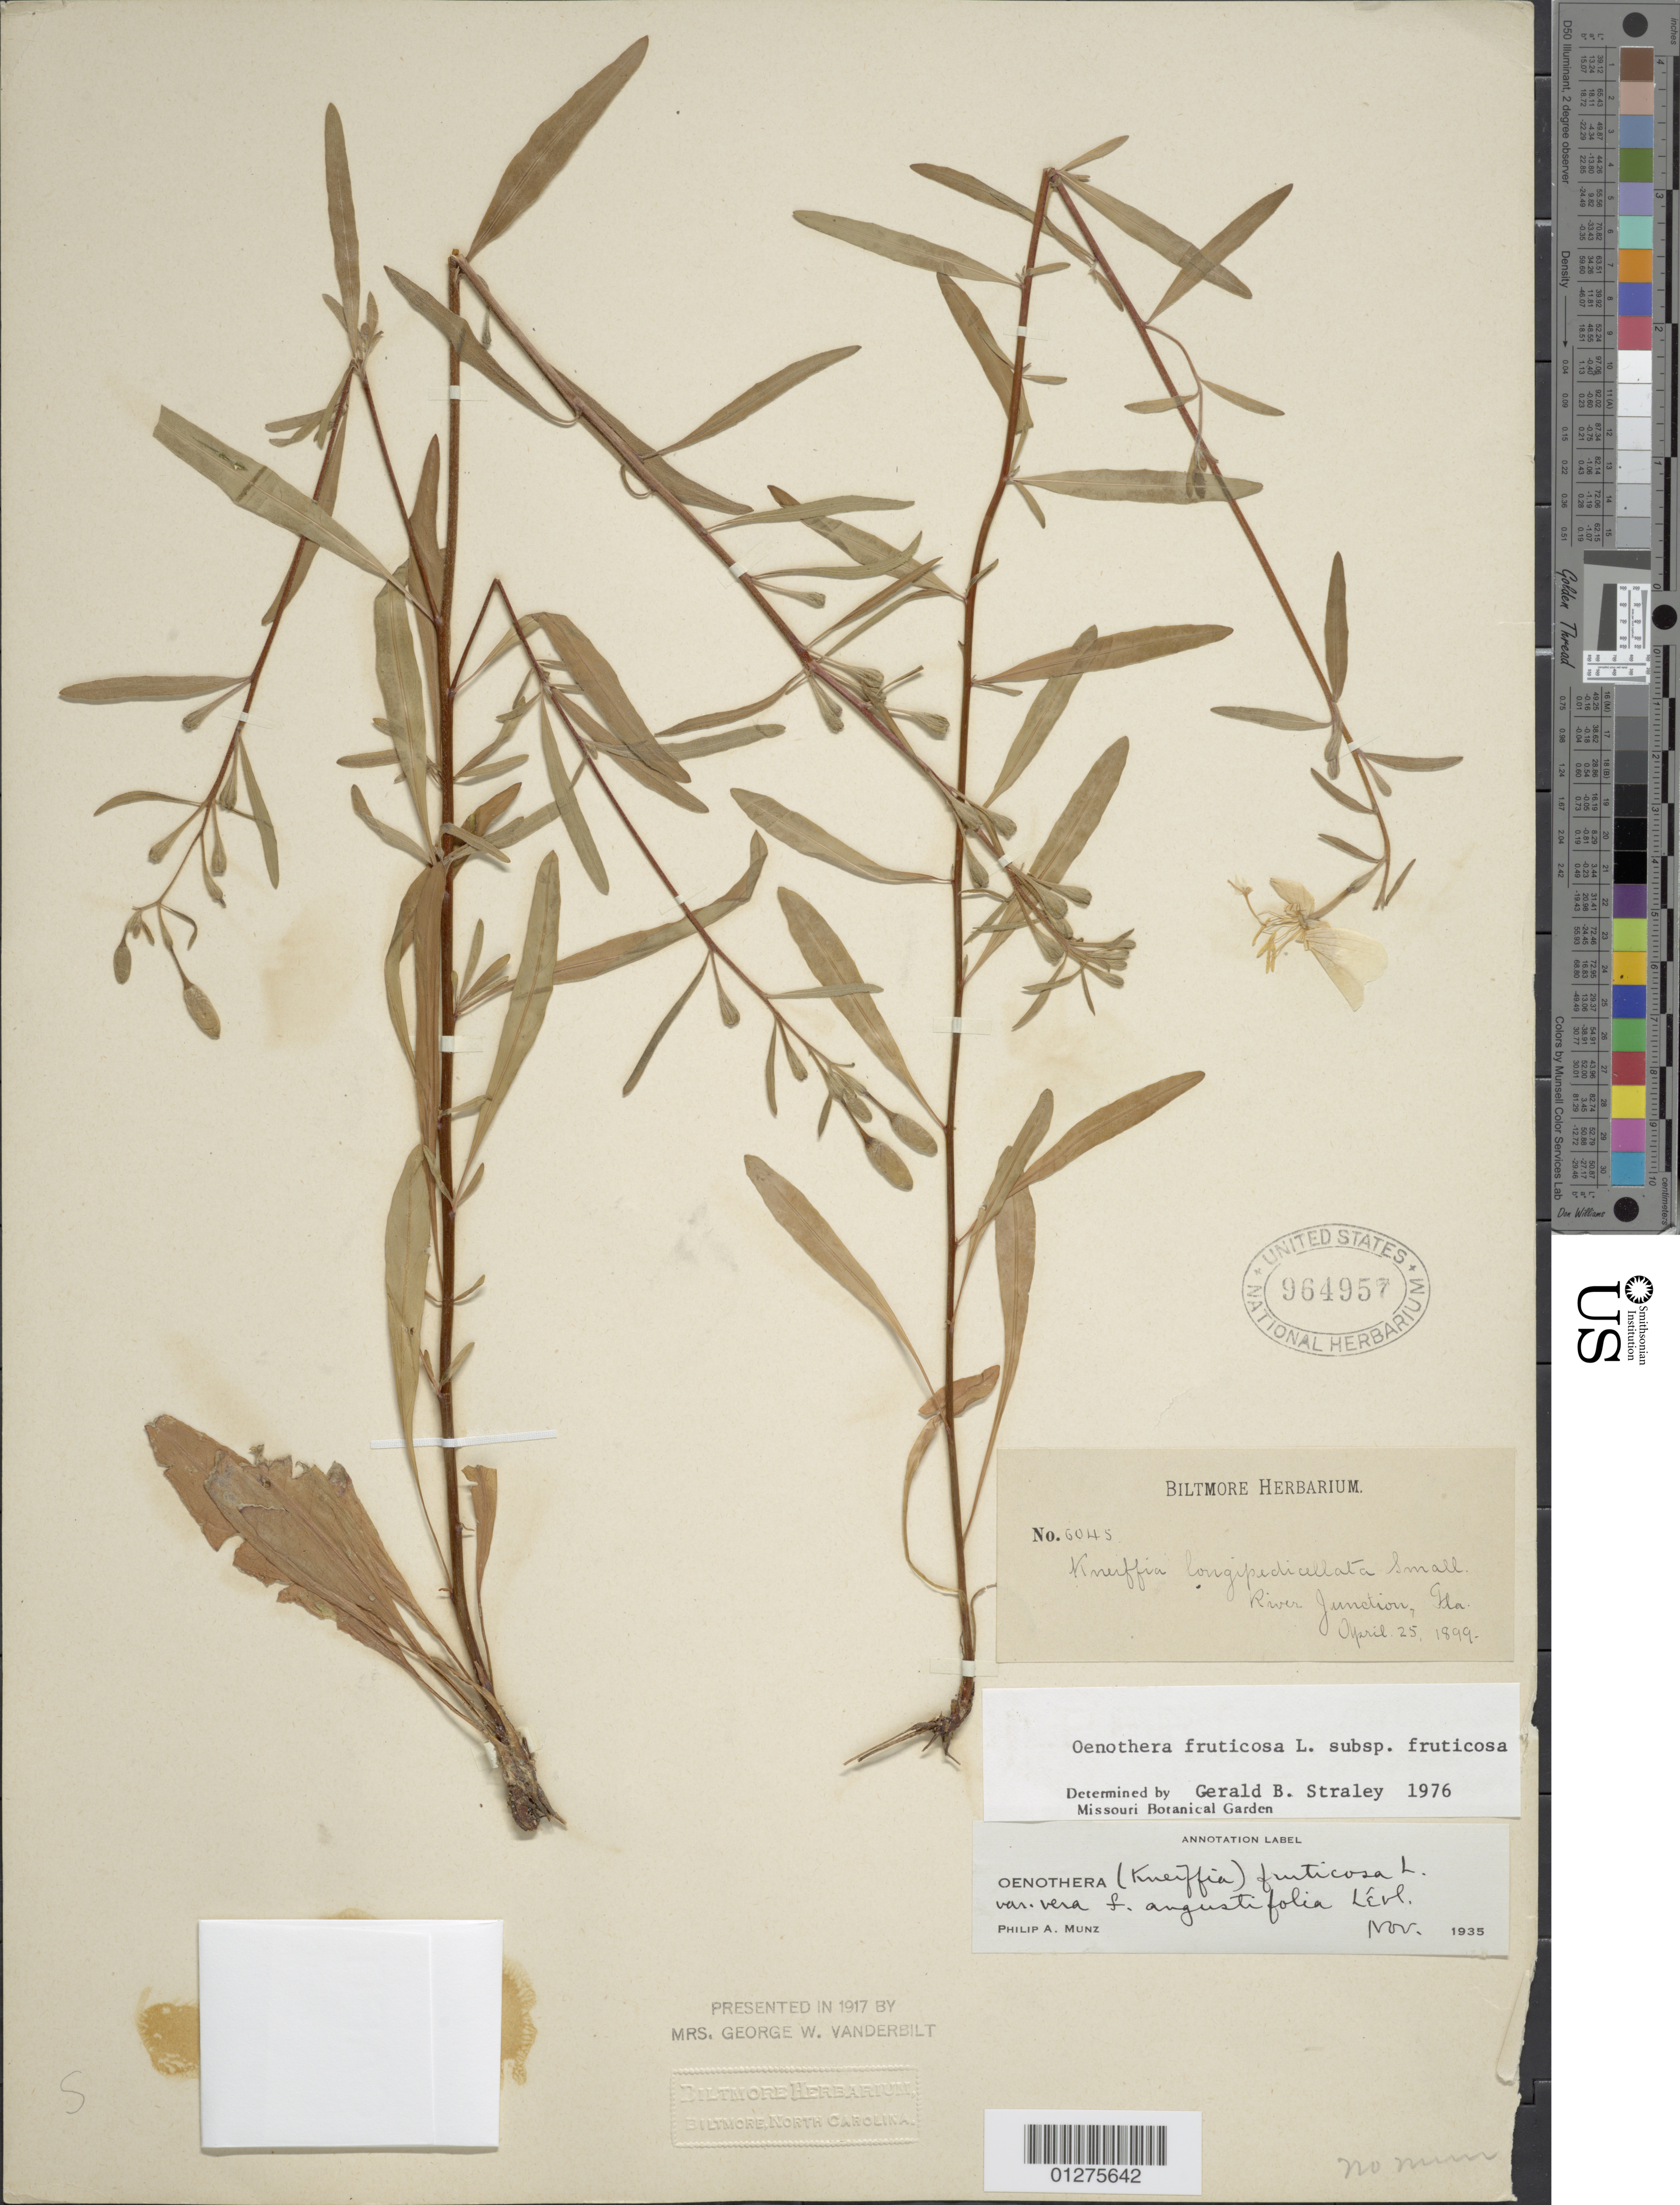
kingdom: Plantae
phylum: Tracheophyta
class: Magnoliopsida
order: Myrtales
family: Onagraceae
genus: Oenothera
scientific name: Oenothera fruticosa subsp. fruticosa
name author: L.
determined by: Straley, G. B.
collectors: ex herb. Biltmore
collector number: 6045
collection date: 1899-04-25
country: United States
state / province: Florida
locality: River Junction.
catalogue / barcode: US 964957